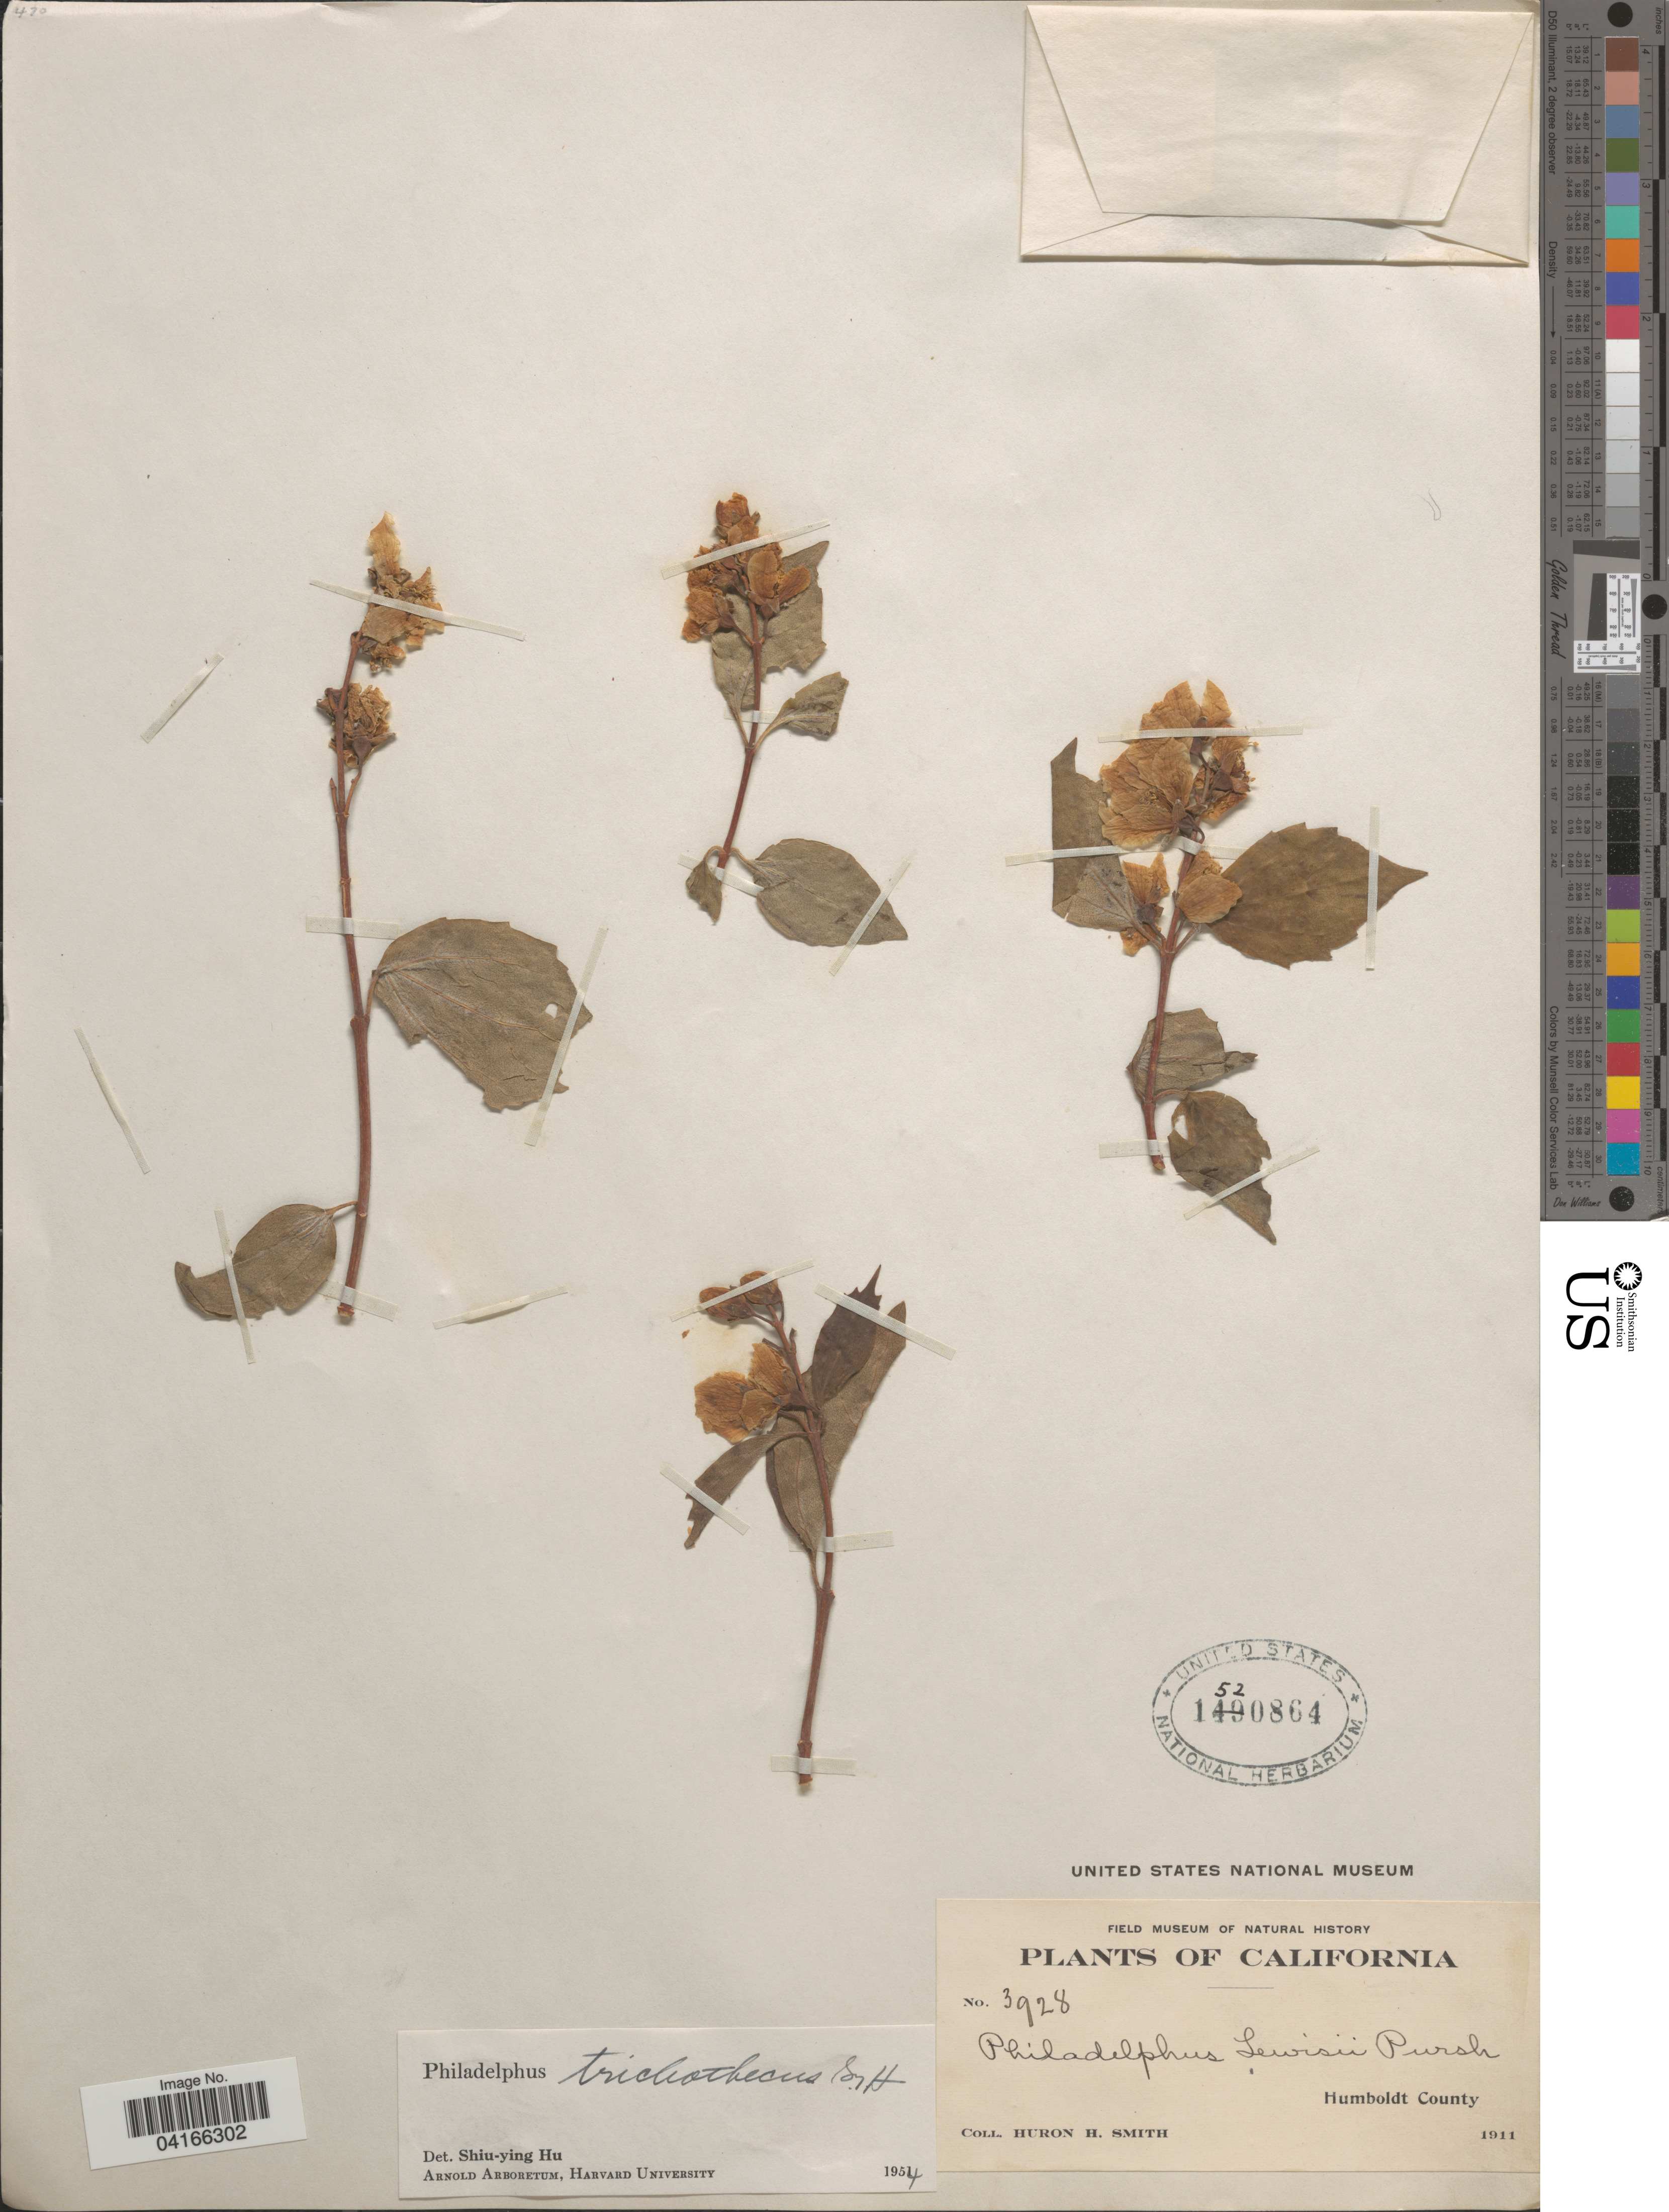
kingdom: Plantae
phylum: Tracheophyta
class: Magnoliopsida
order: Cornales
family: Hydrangeaceae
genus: Philadelphus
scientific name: Philadelphus trichothecus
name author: S.Y. Hu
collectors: Huron H. Smith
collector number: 3928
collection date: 1911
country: United States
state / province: California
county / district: Humboldt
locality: Humboldt County.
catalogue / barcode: US 1520864